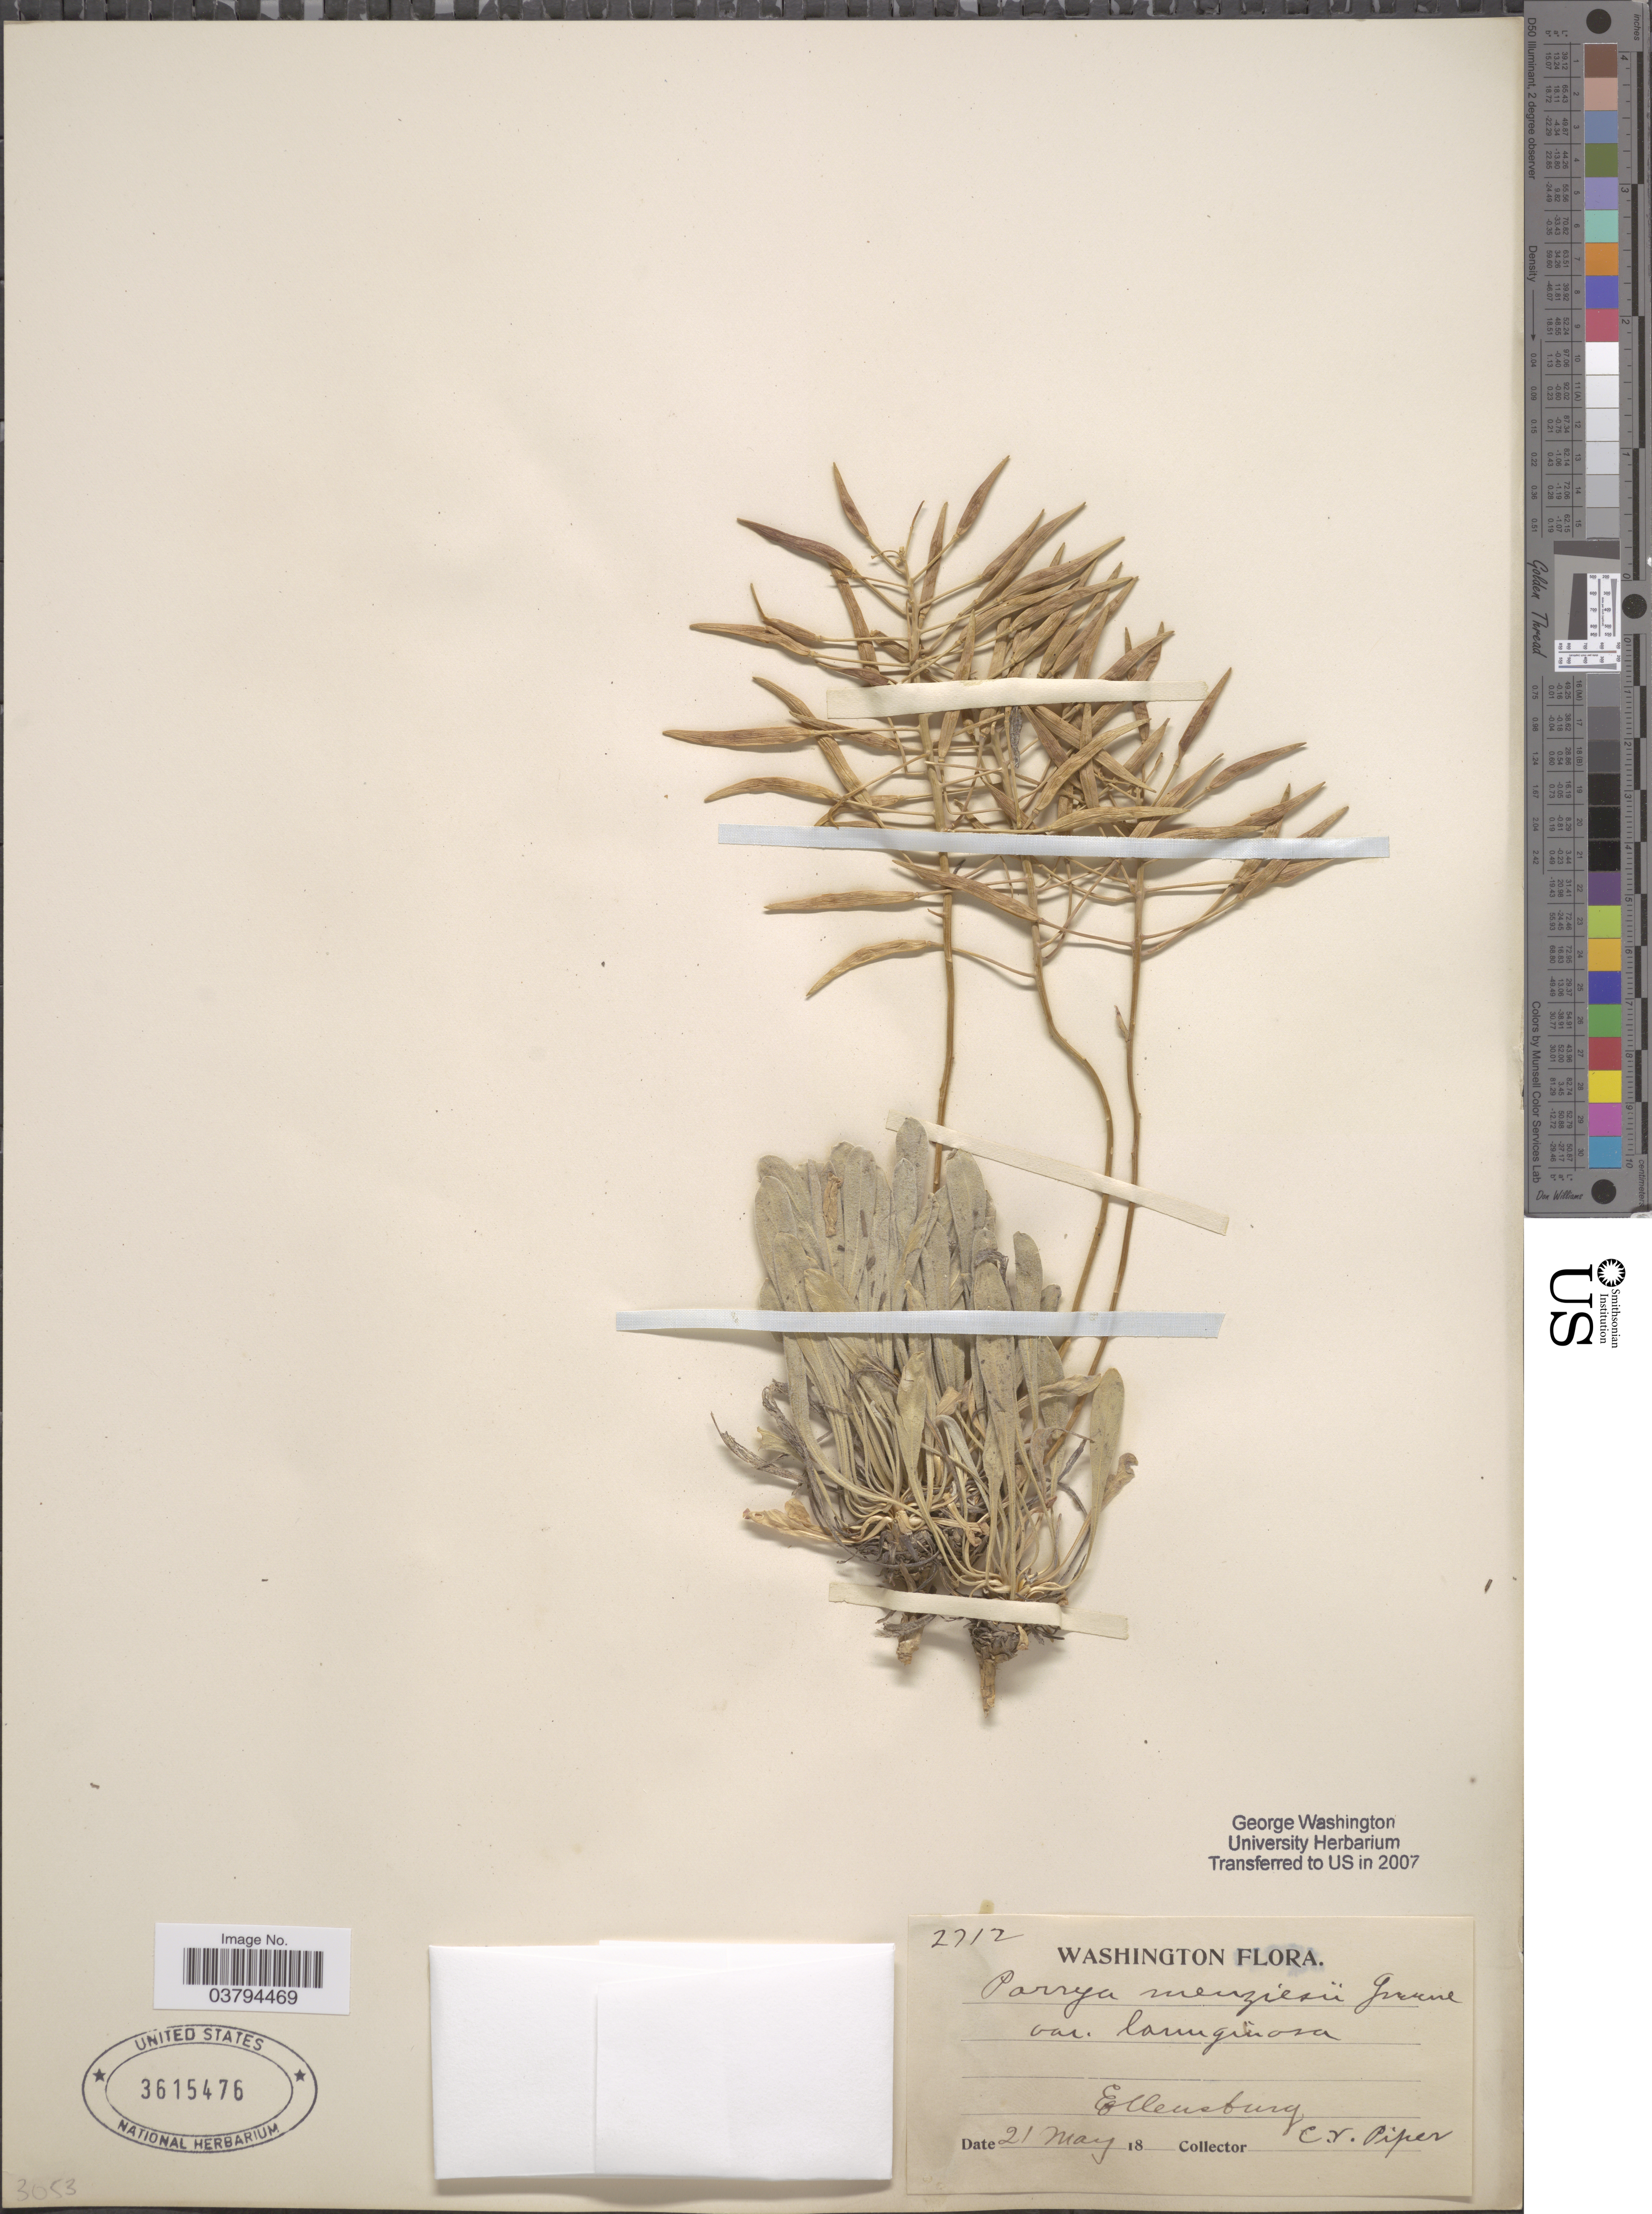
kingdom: Plantae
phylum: Tracheophyta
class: Magnoliopsida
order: Brassicales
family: Brassicaceae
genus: Phoenicaulis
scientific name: Phoenicaulis menziesii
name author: Greene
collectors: C. V. Piper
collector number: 2712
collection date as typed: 21 may 18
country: United States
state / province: Washington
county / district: Kittitas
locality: Ellensburg.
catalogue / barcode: US 3615476